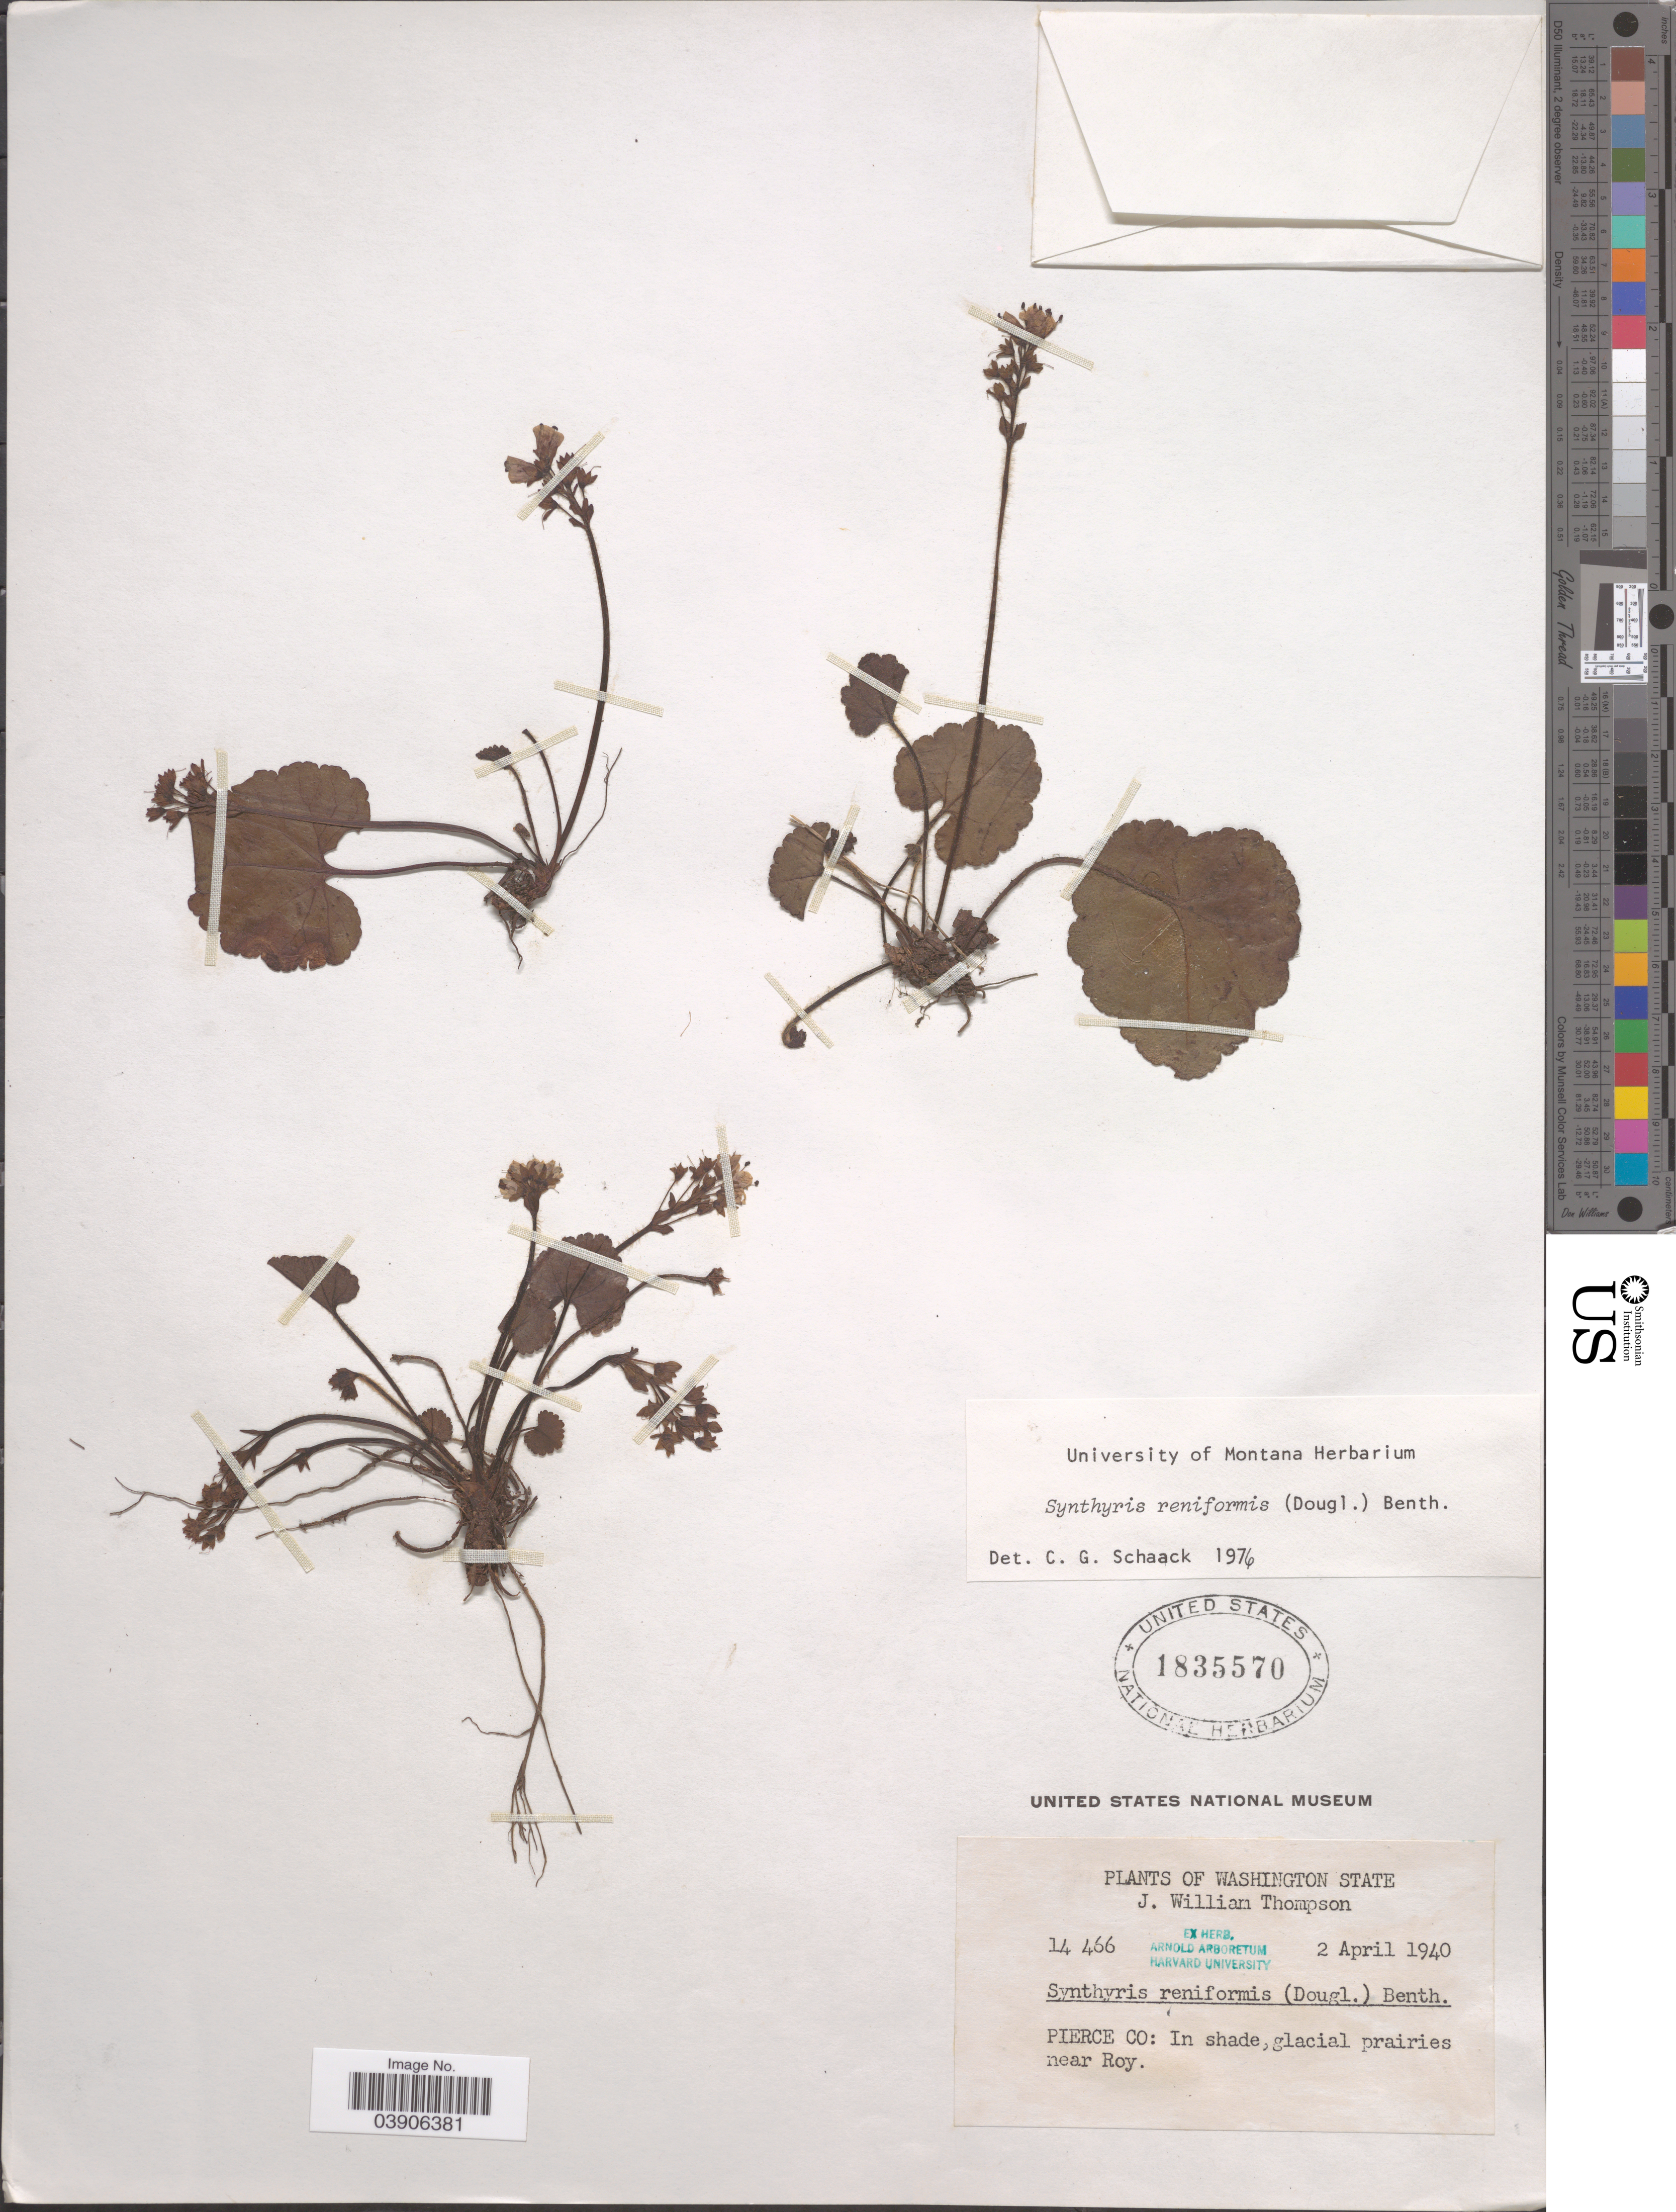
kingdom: Plantae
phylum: Tracheophyta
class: Magnoliopsida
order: Lamiales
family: Plantaginaceae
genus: Synthyris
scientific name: Synthyris reniformis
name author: Benth.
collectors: J. W. Thompson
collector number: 14466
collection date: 1940-04-02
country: United States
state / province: Washington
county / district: Pierce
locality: Pierce Co: In shade, glacial prairies near Roy.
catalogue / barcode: US 1835570